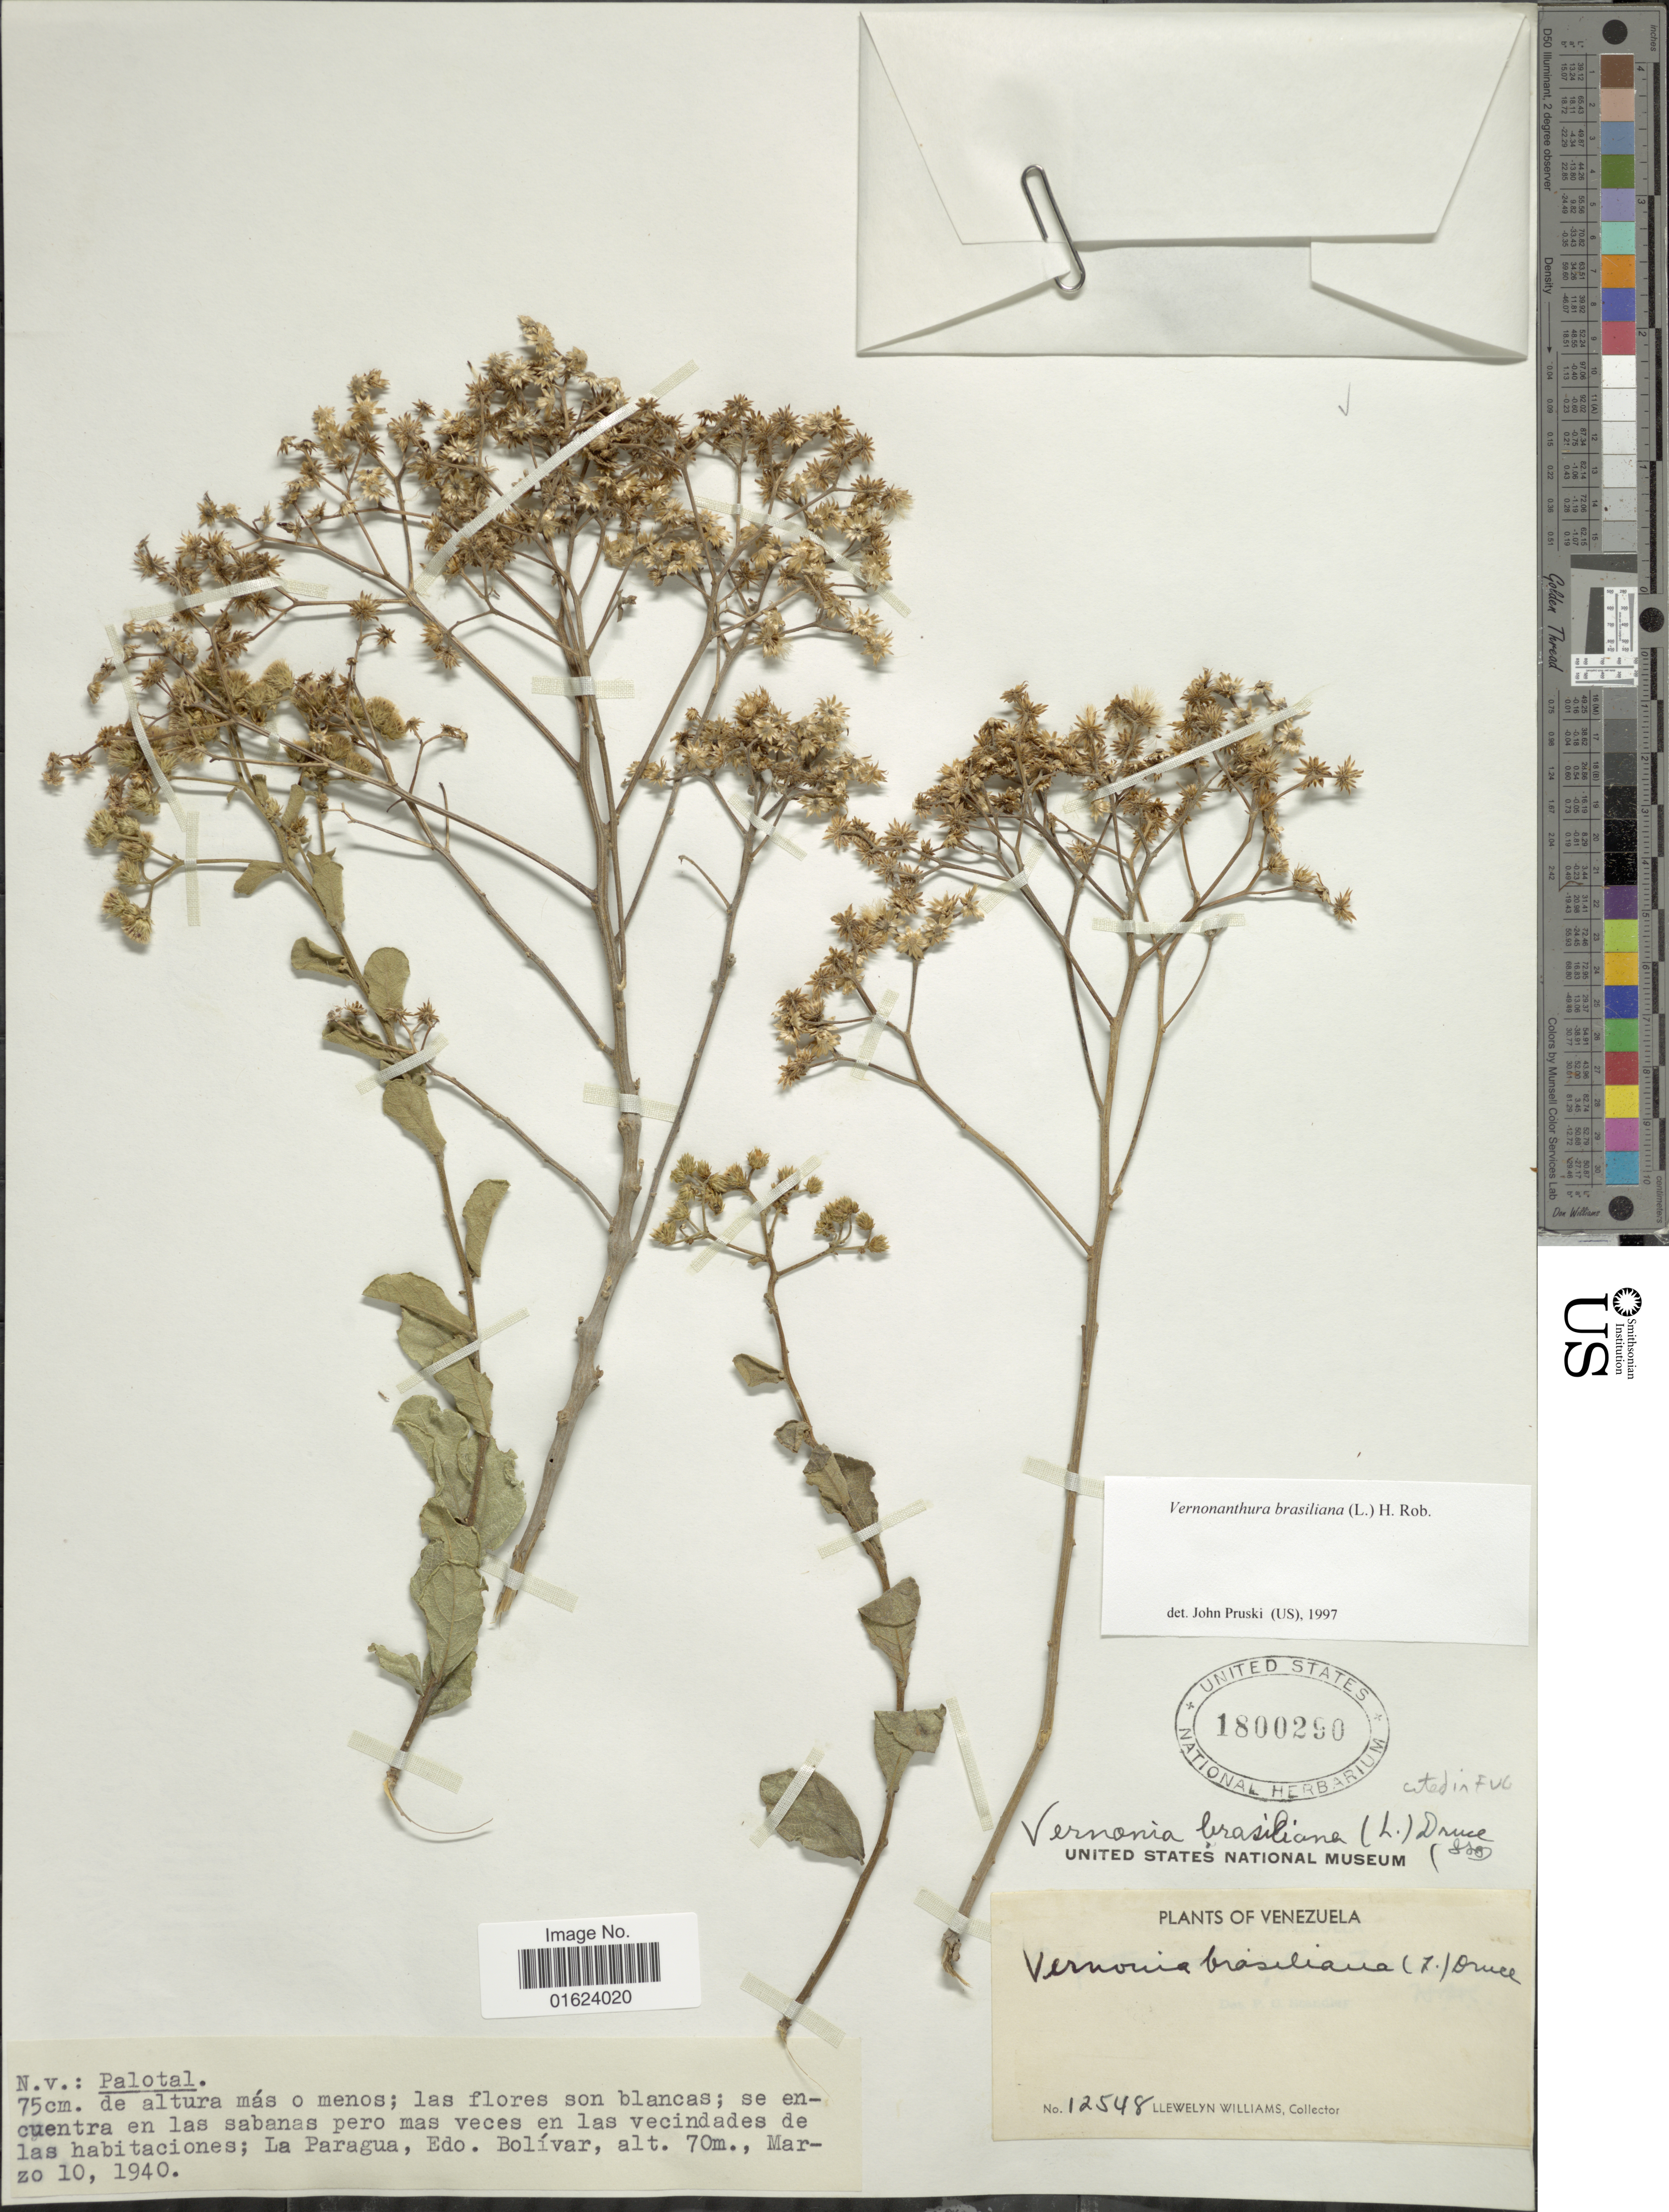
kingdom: Plantae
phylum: Tracheophyta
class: Magnoliopsida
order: Asterales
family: Asteraceae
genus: Vernonia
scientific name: Vernonia brasiliana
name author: (L.) Druce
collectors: Ll. Williams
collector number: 12548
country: Venezuela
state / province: Bolivar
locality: Venezuela. La Paragua, Edo, Bolivar.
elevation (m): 70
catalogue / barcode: US 1800290